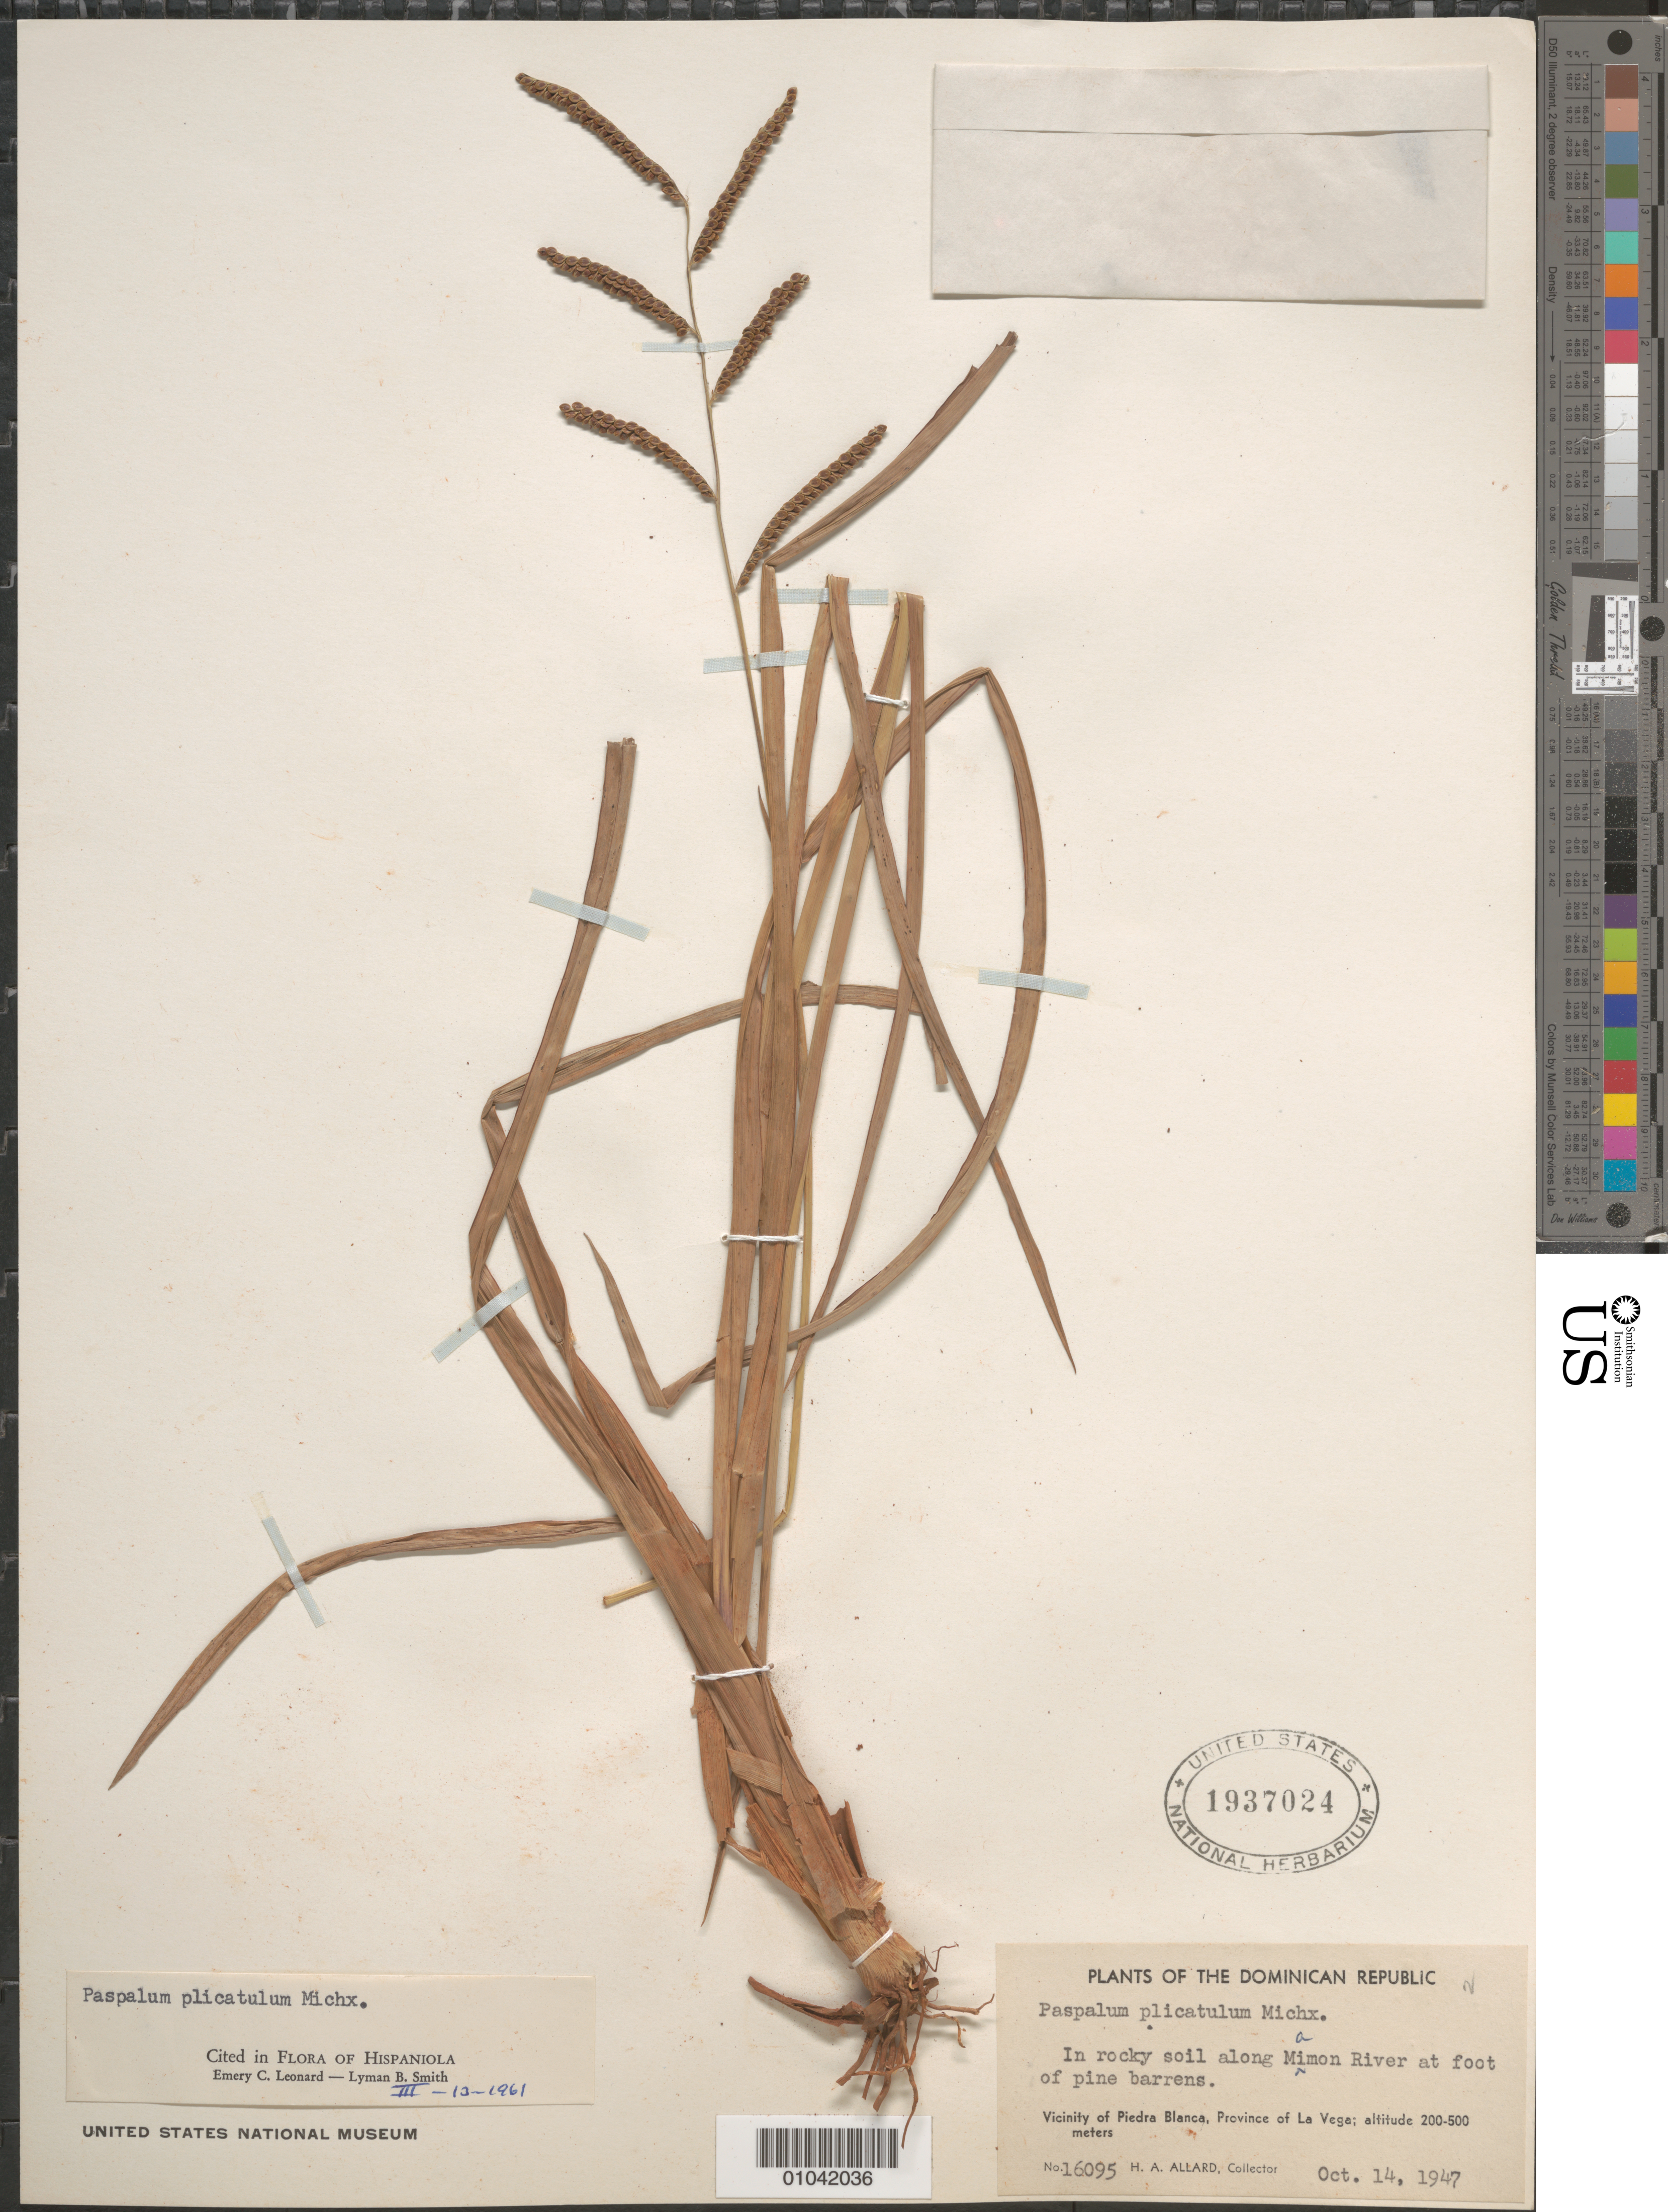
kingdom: Plantae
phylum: Tracheophyta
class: Liliopsida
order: Poales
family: Poaceae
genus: Paspalum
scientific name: Paspalum plicatulum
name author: Michx.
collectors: H. A. Allard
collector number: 16095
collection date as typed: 14 Oct 1947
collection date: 1947-10-14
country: Dominican Republic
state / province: La Vega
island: Hispaniola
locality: Vicinity of Piedra Blanca, along Maimon River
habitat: in rocky soil along river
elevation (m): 200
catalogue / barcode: US 1937024